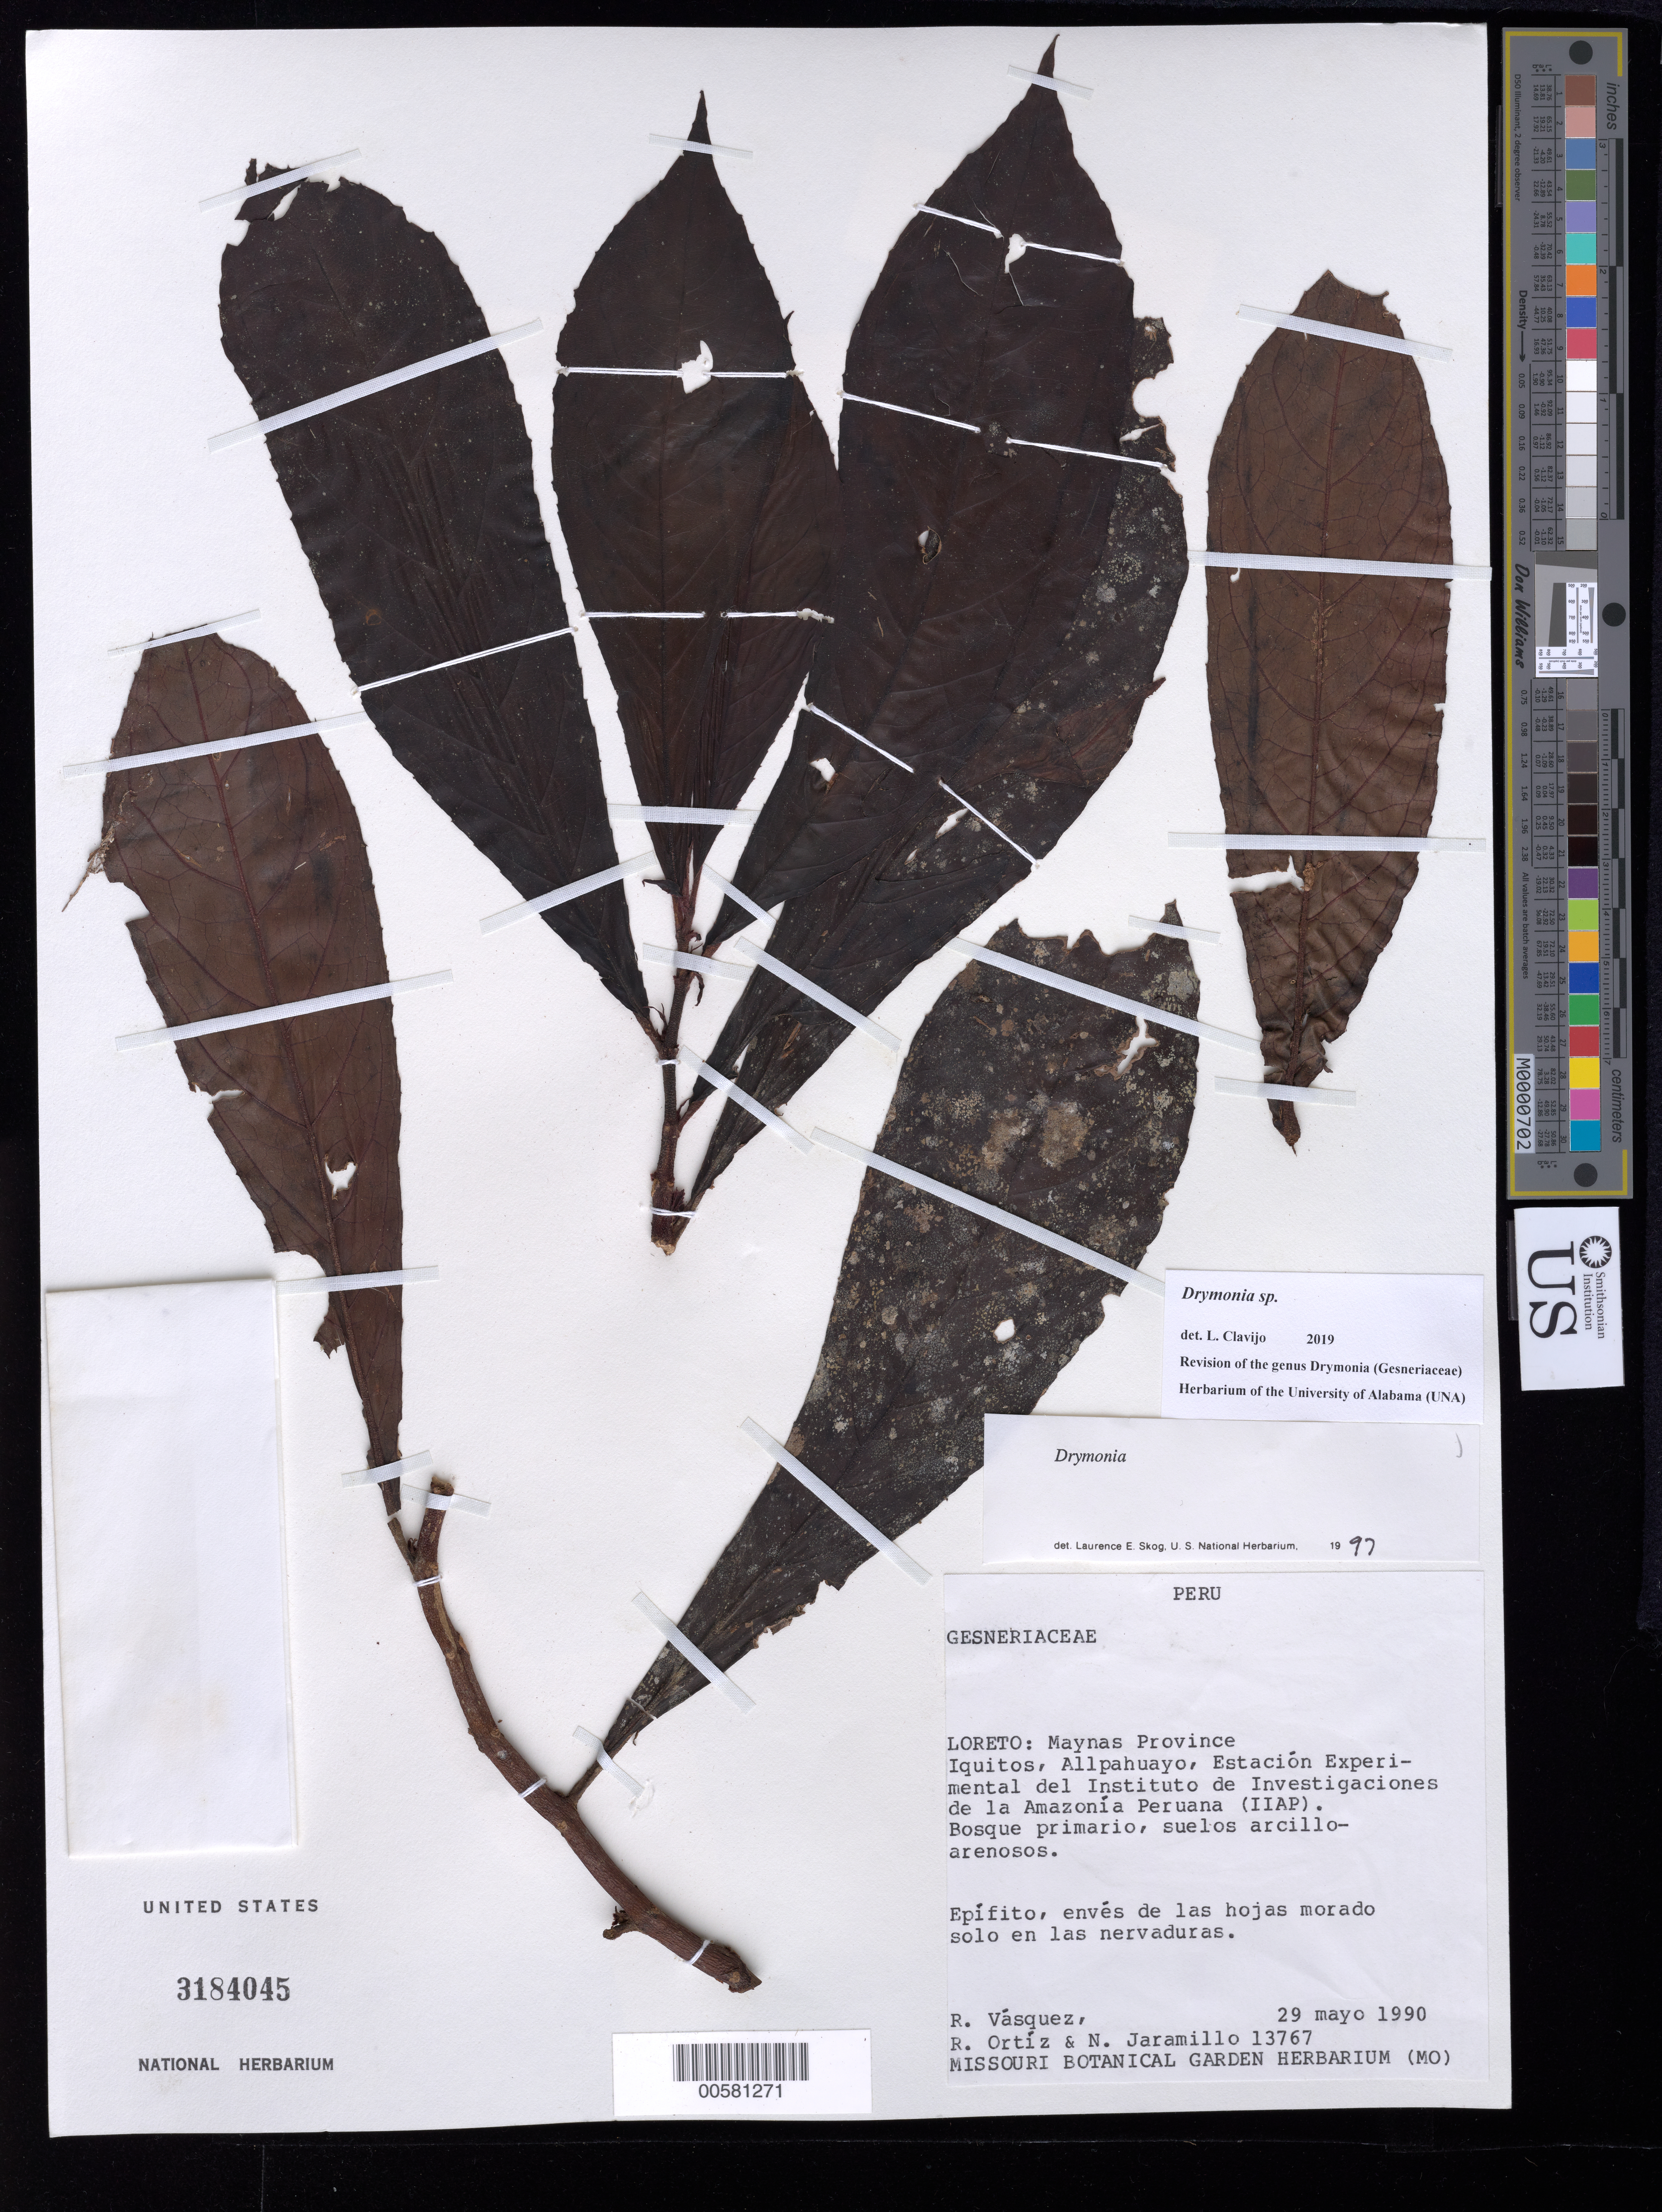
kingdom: Plantae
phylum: Tracheophyta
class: Magnoliopsida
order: Lamiales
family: Gesneriaceae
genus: Drymonia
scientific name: Drymonia sp.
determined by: Skog, Laurence E.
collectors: R. Vásquez, R. del C. Ortiz & N. Jaramillo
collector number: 13767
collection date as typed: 29 May 1990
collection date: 1990-05-29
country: Peru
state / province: Loreto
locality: Prov. Maynas; Iquitos, Allpahuayo, Estación Experimental del Instituto de Investigaciones de la Amazonía Peruana (IIAP)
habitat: Bosque primario, suelos arcillo-arenosos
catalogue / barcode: US 3184045